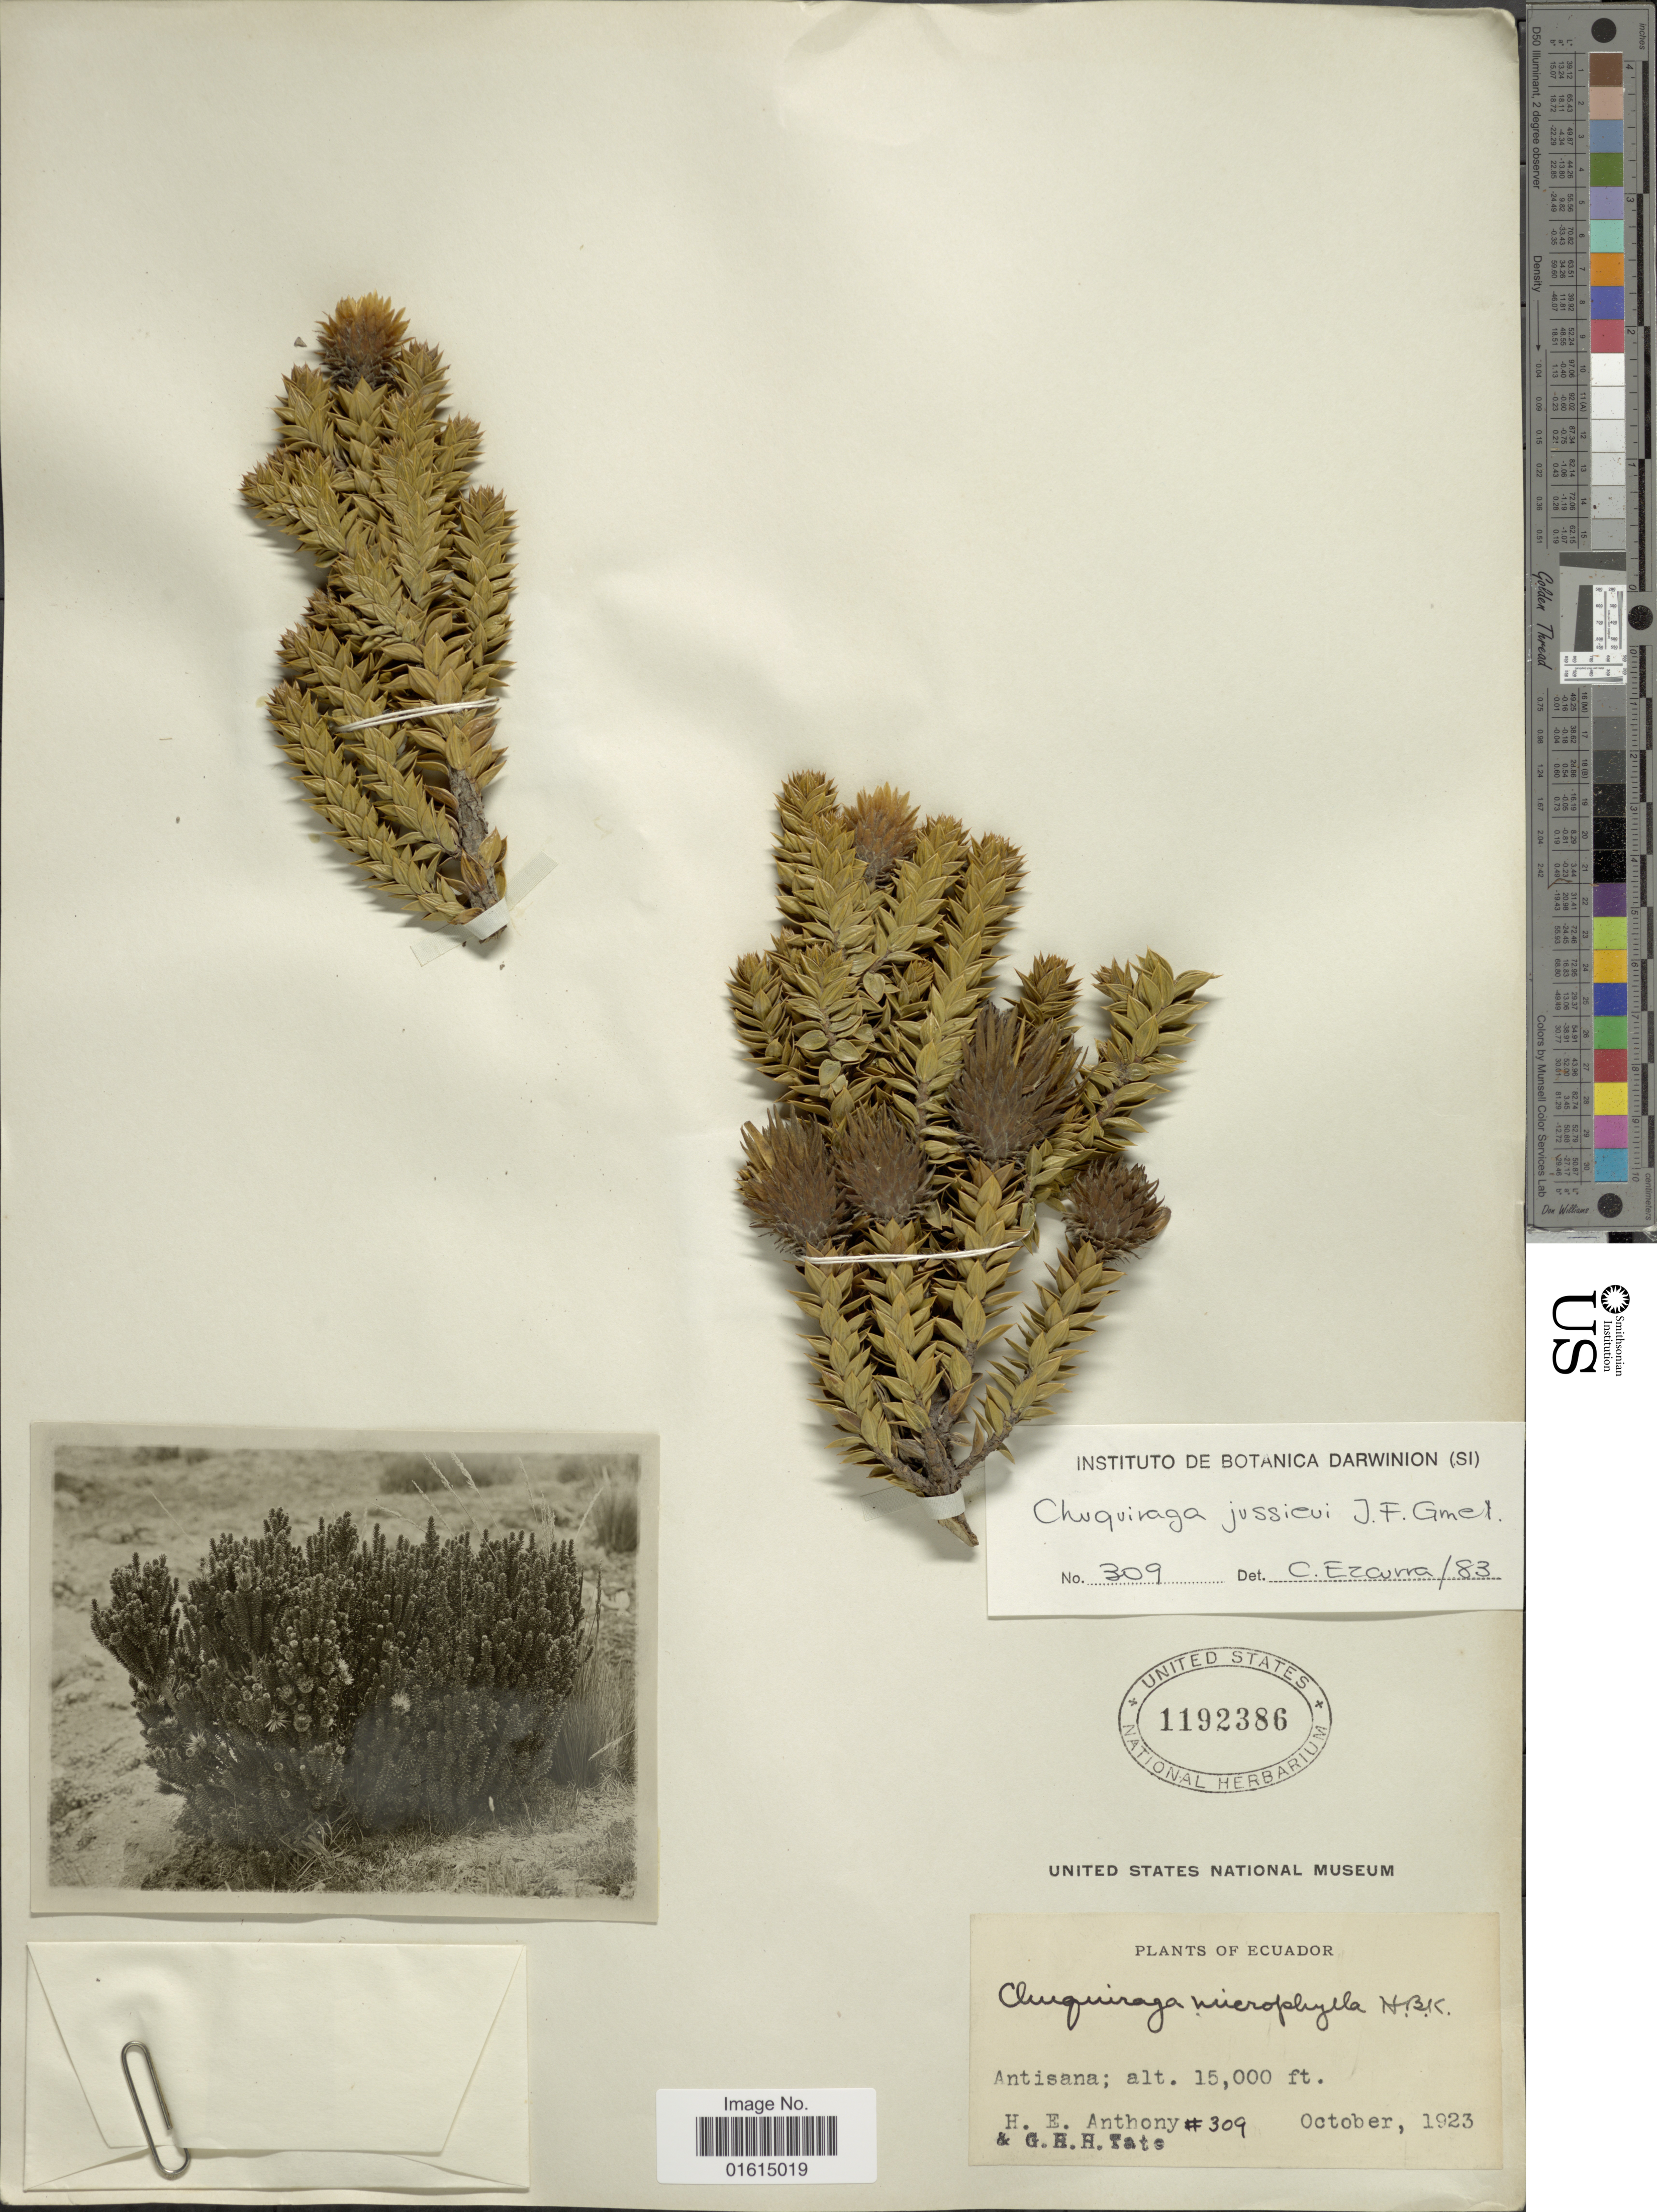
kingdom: Plantae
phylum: Tracheophyta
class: Magnoliopsida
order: Asterales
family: Asteraceae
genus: Chuquiraga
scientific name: Chuquiraga jussieui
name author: J.F. Gmel.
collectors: H. E. Anthony & G. H. H.Tate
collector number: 309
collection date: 1923-10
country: Ecuador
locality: Antisana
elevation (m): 4572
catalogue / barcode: US 1192386